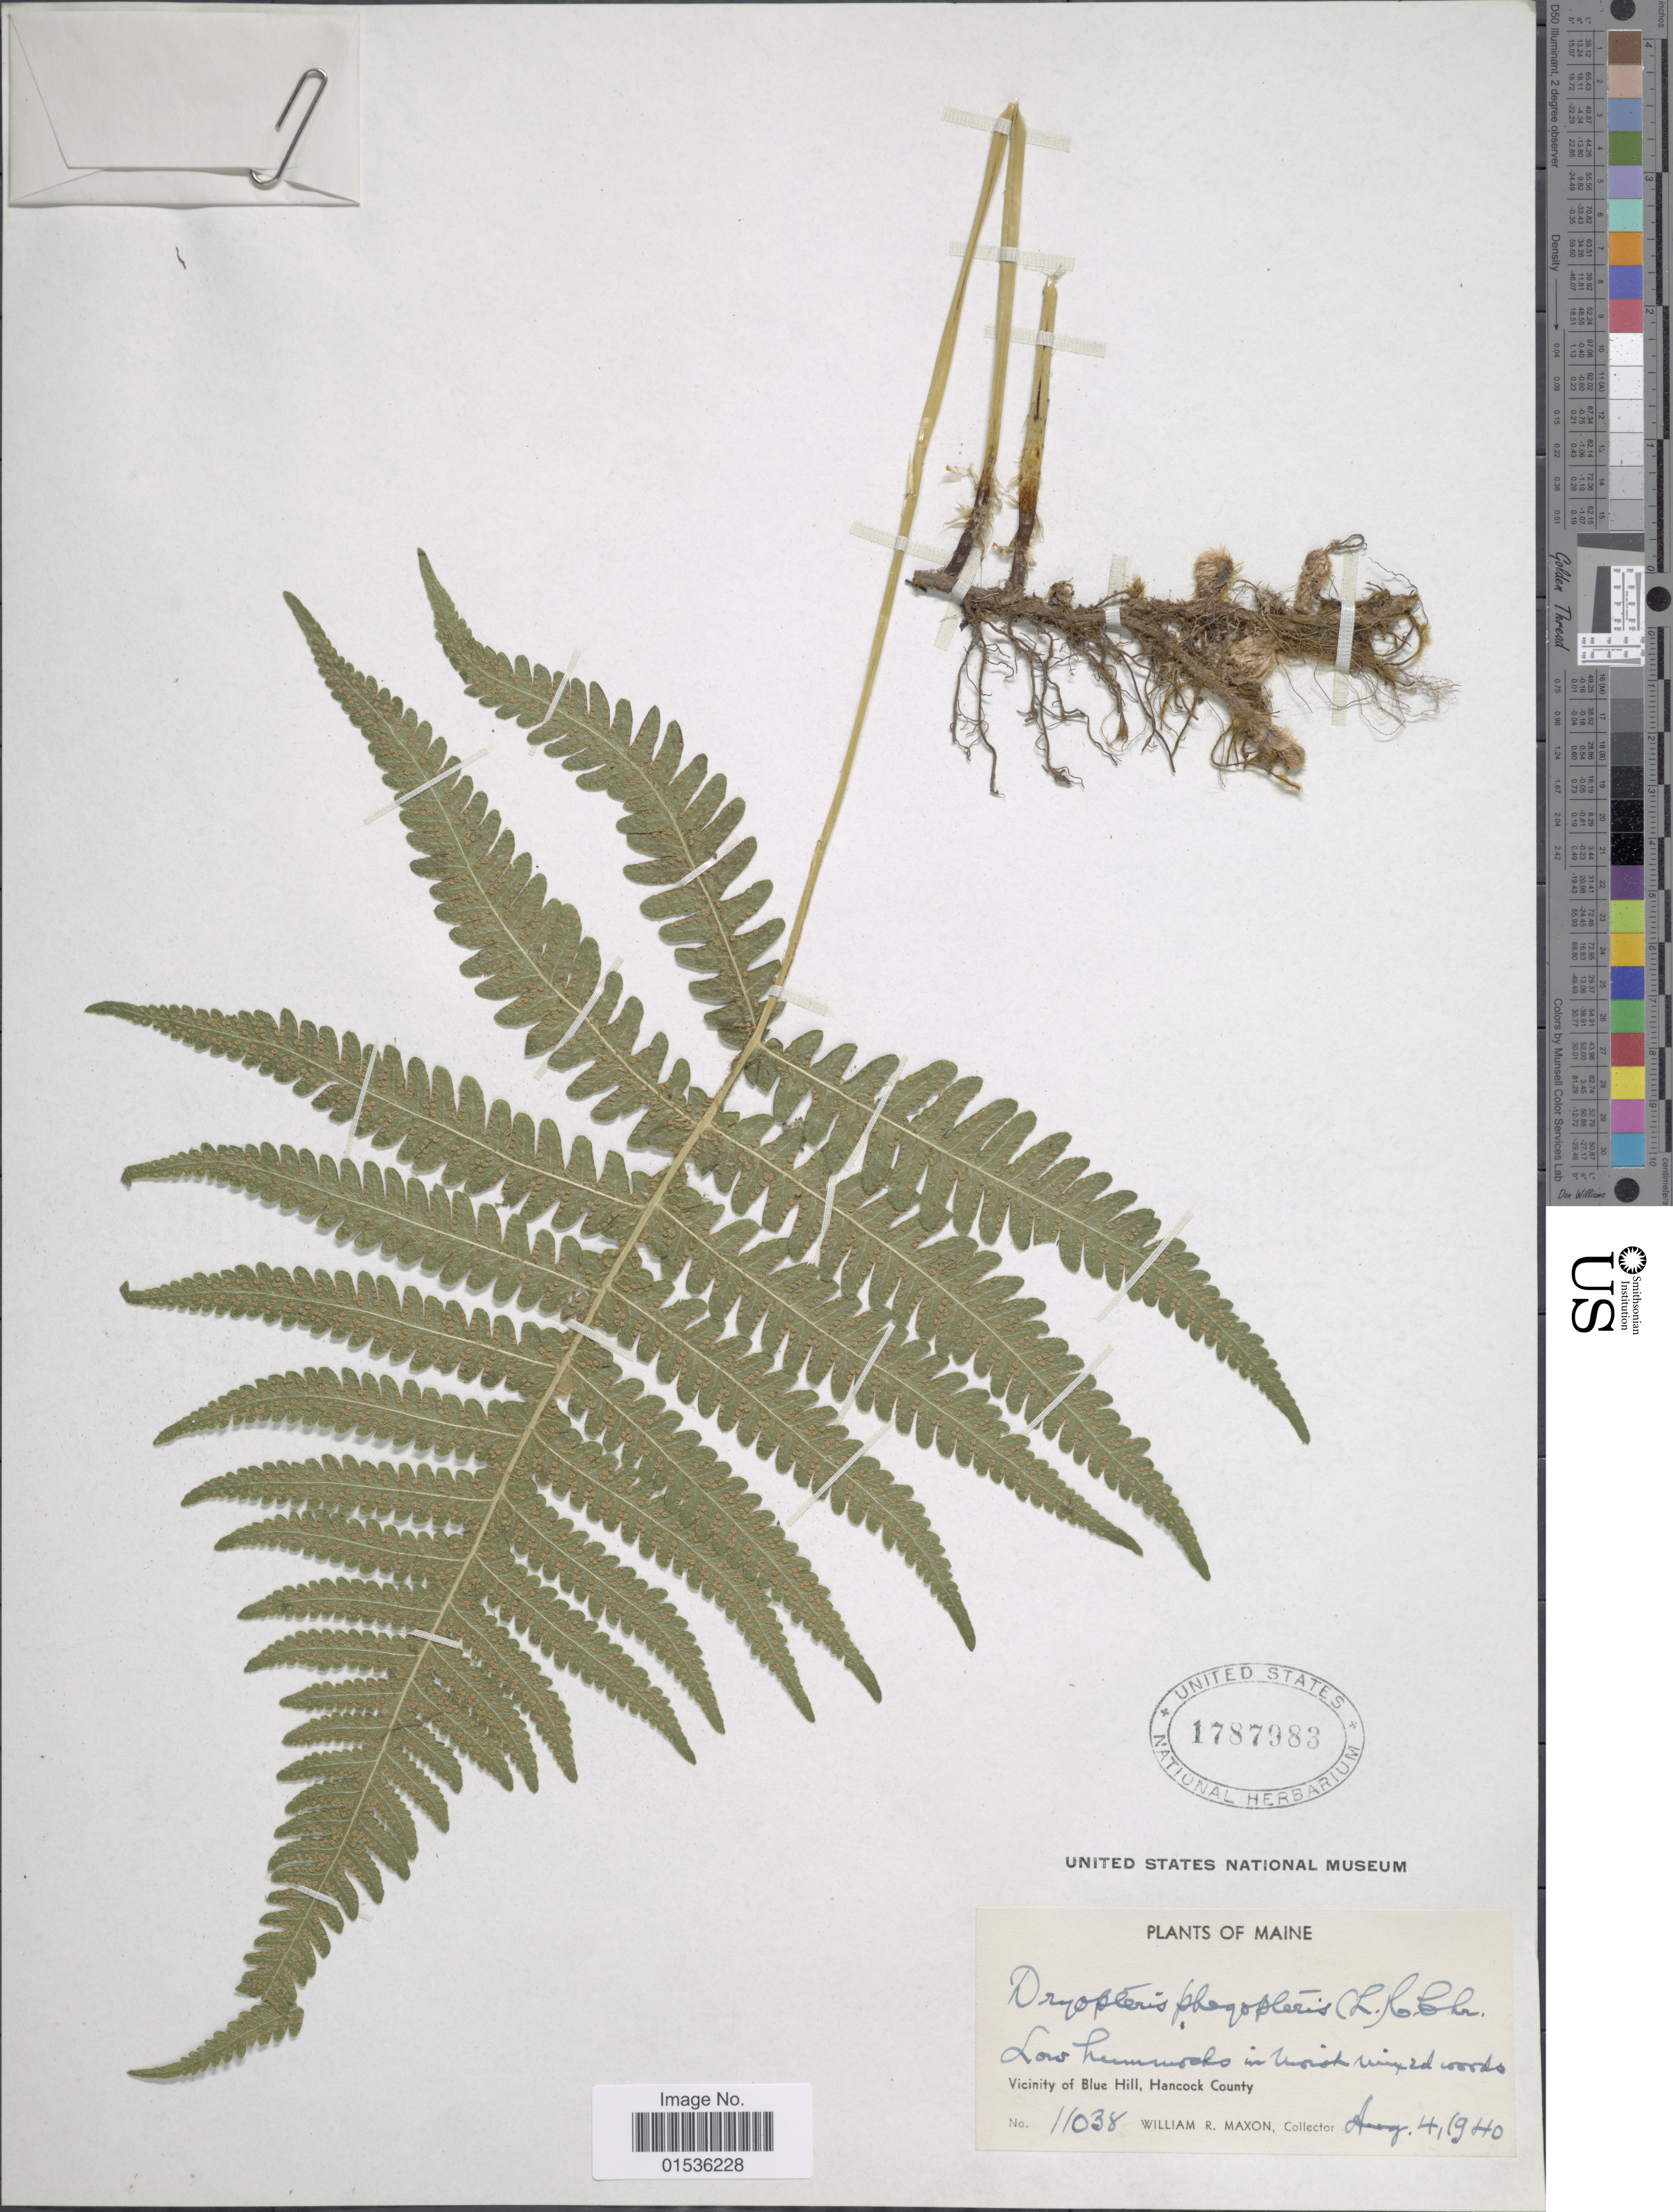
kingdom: Plantae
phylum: Tracheophyta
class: Polypodiopsida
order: Polypodiales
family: Thelypteridaceae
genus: Phegopteris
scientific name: Phegopteris connectilis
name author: (Michx.) Watt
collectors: W. R. Maxon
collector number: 11038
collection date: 1940-08-04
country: United States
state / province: Maine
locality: Maine, Vicinity of Blue Hill, Hancock County.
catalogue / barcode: US 1787983